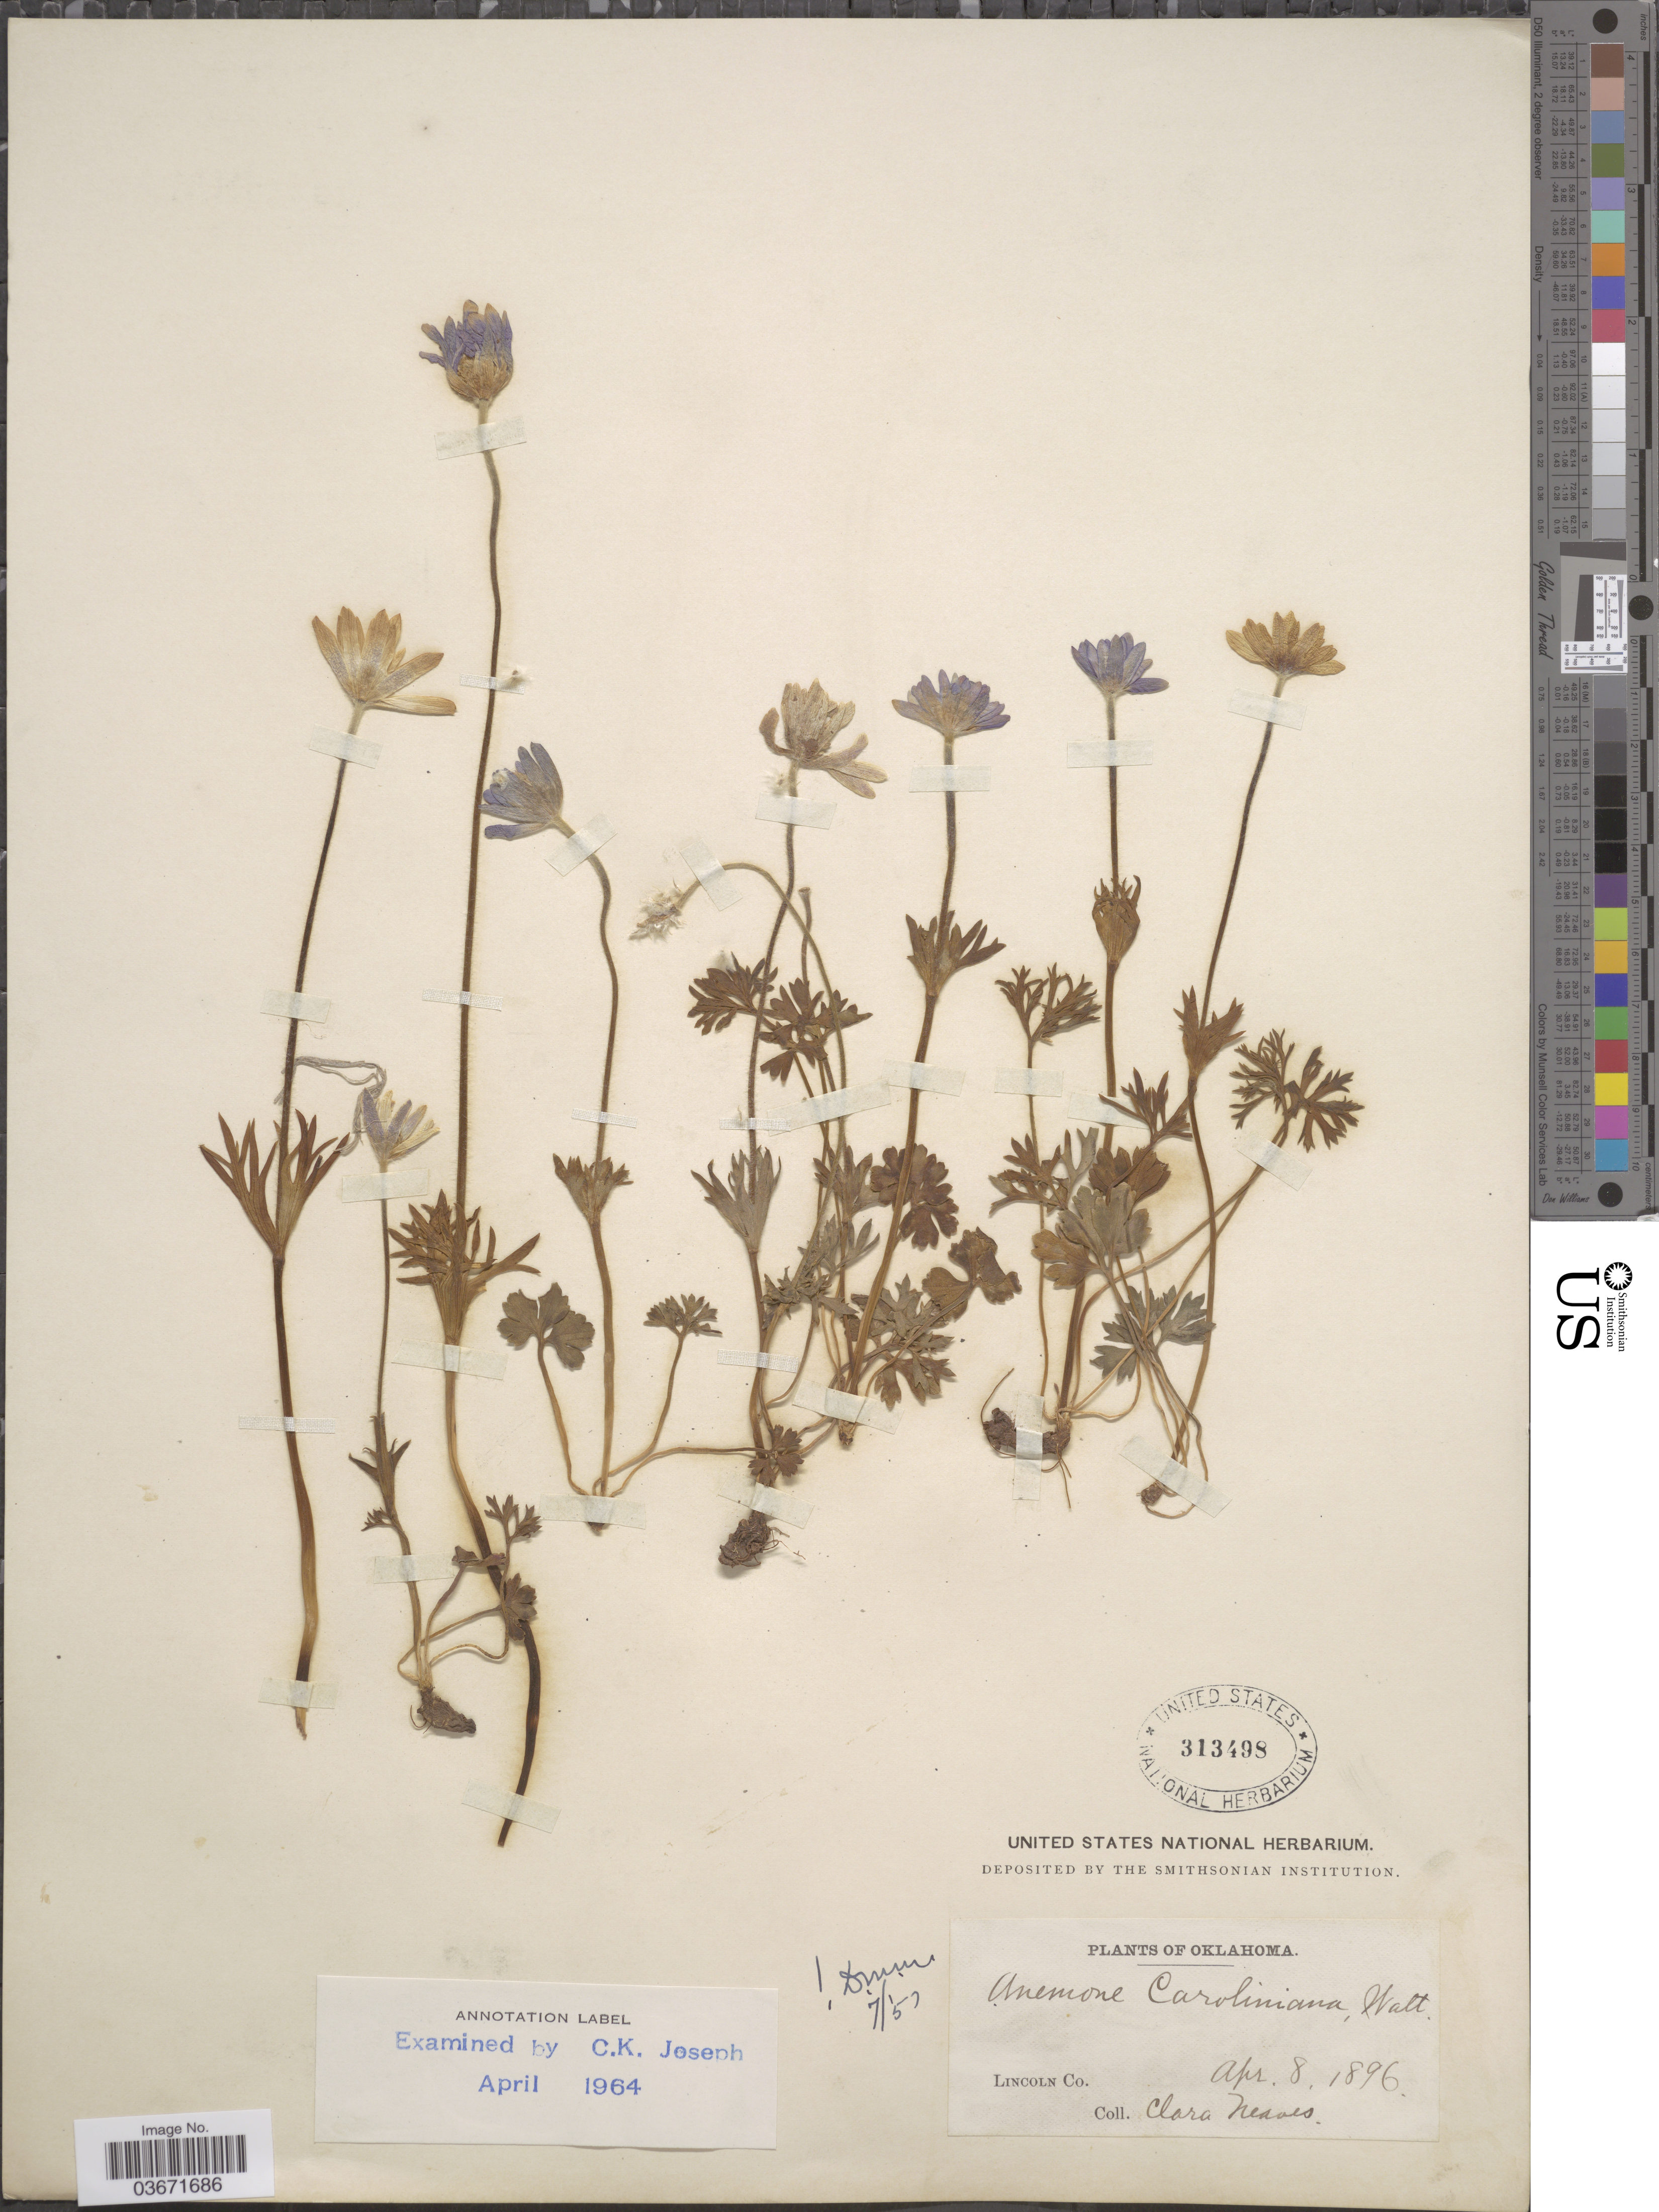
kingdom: Plantae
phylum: Tracheophyta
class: Magnoliopsida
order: Ranunculales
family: Ranunculaceae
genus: Anemone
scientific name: Anemone caroliniana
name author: Walter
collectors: C. Neaves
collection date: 1896-04-08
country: United States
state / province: Oklahoma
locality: Lincoln Co.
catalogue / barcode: US 313498